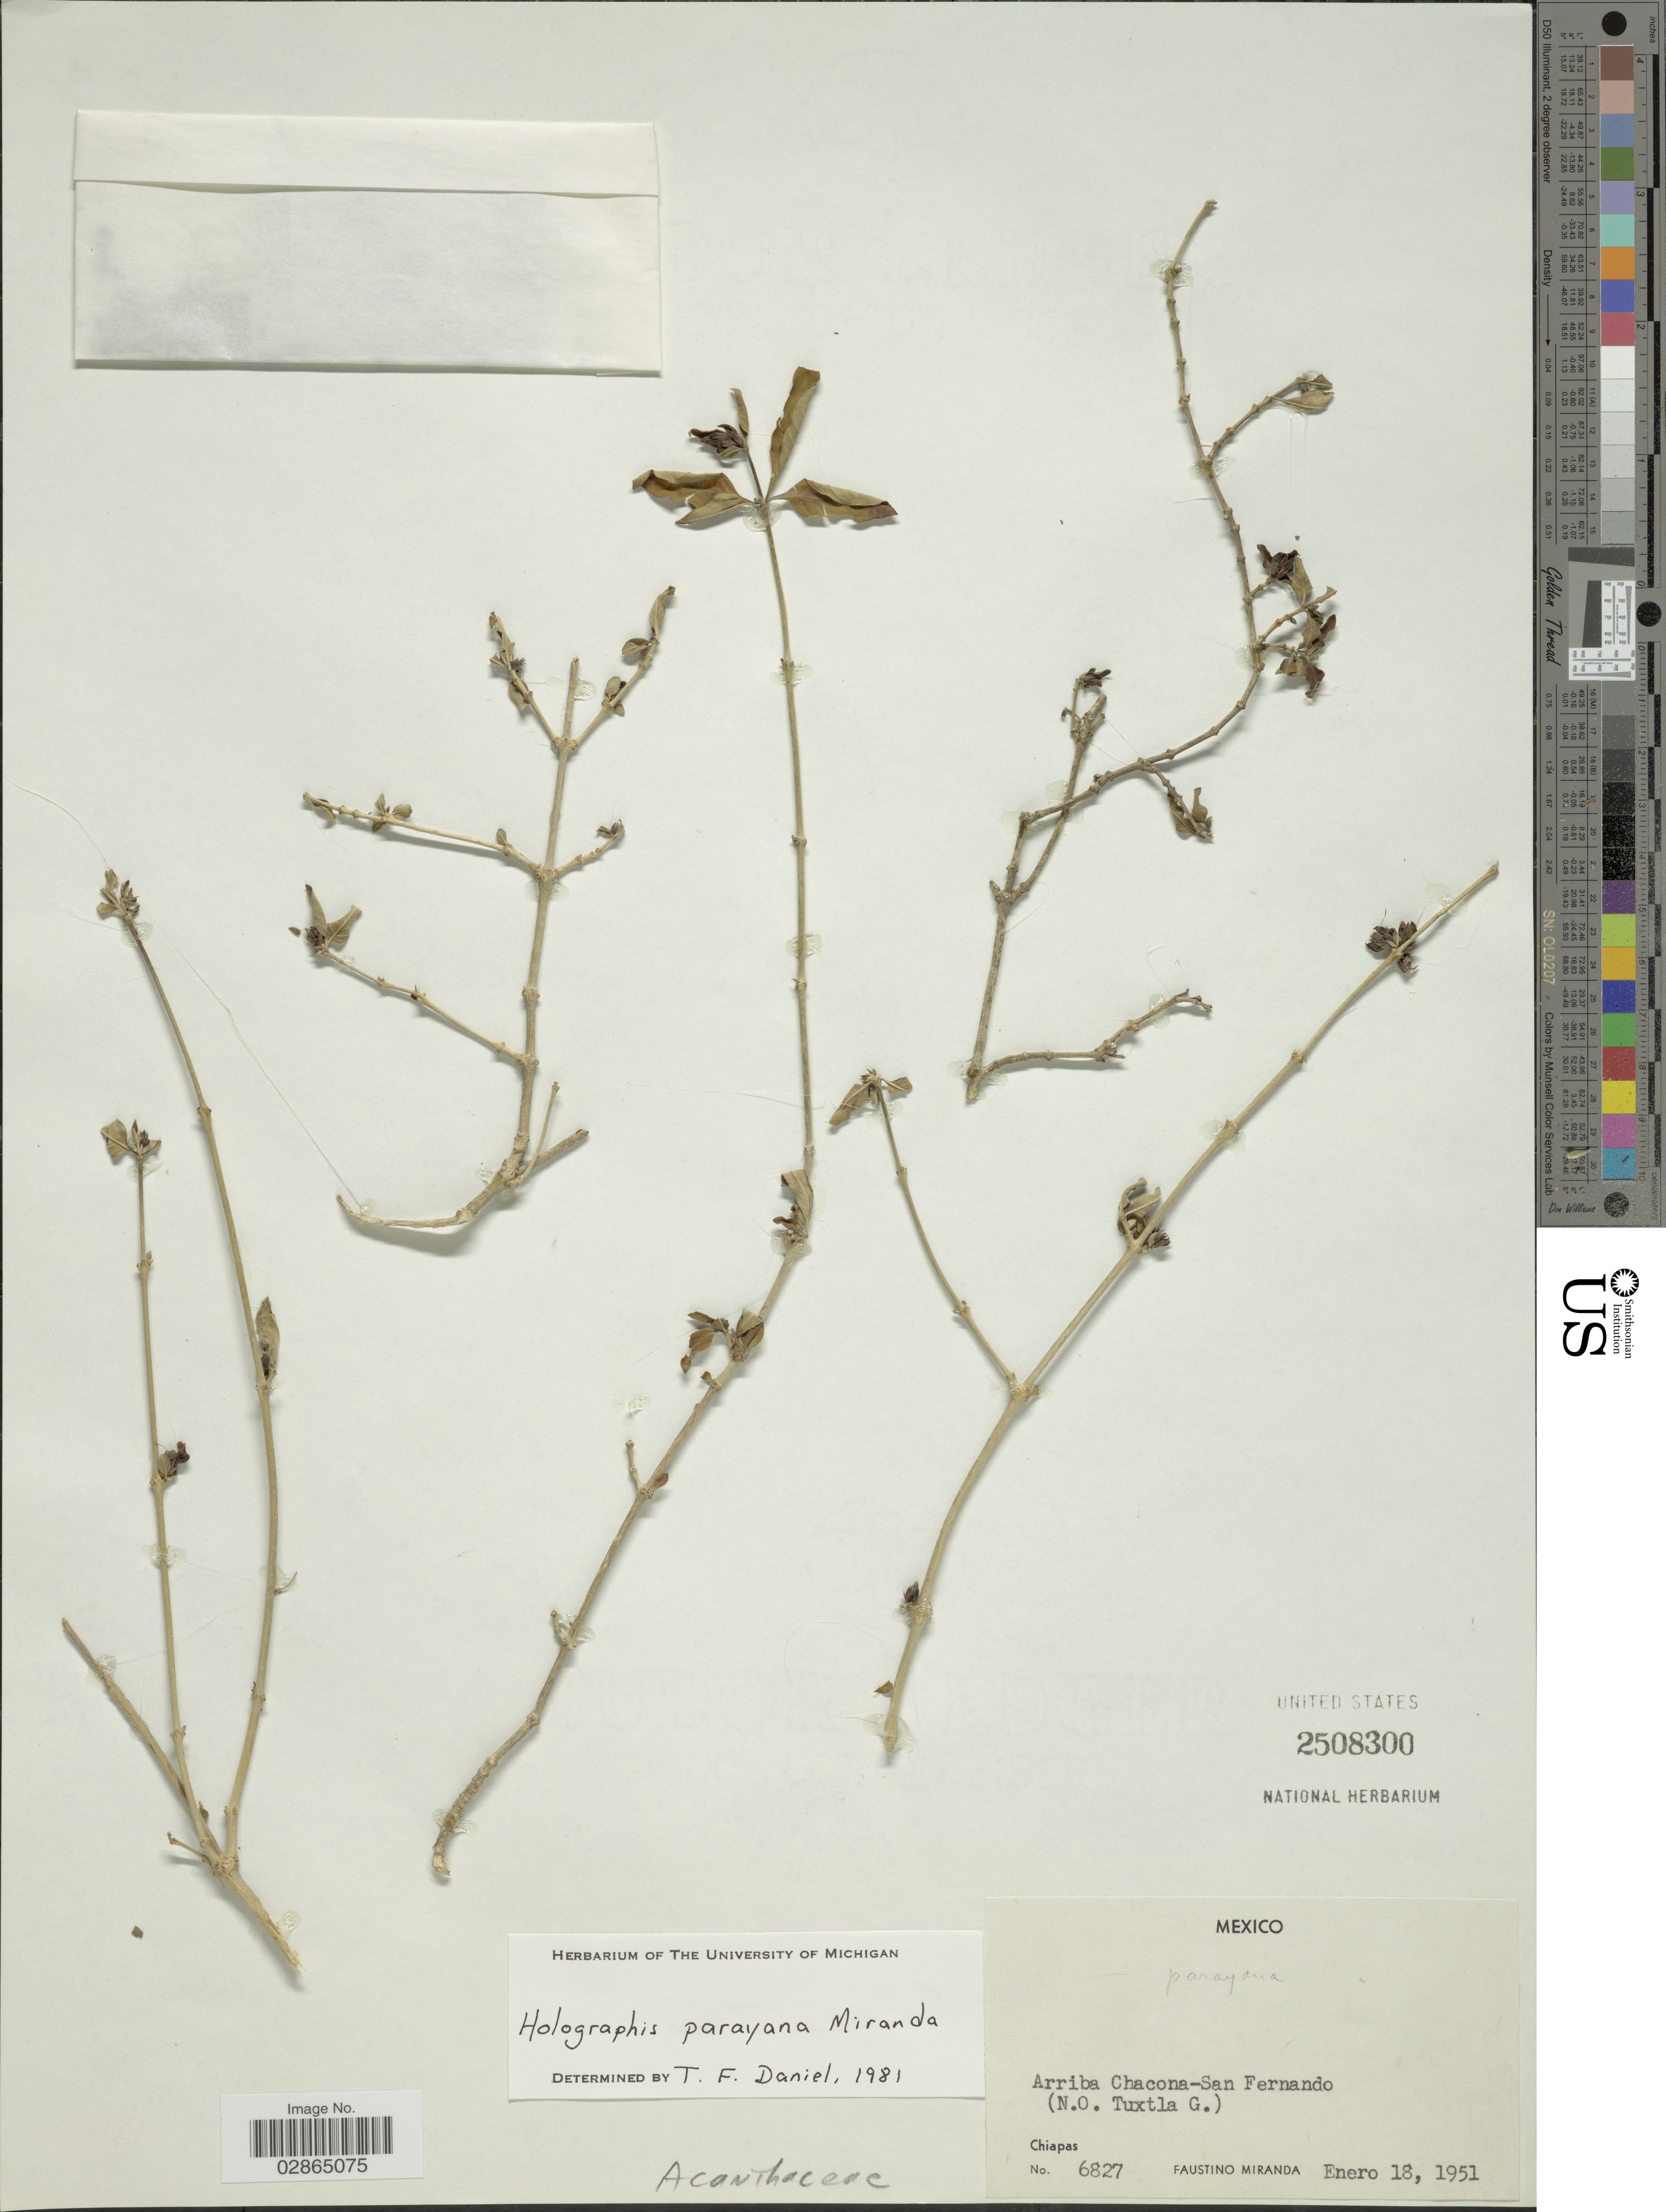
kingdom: Plantae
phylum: Tracheophyta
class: Magnoliopsida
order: Lamiales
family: Acanthaceae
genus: Holographis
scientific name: Holographis parayana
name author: Miranda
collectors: F. Miranda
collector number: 6827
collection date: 1951-01-18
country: Mexico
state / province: Chiapas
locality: Arriba Chacona-San Fernando (N.O. Tuxtla G.).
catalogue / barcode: US 2508300